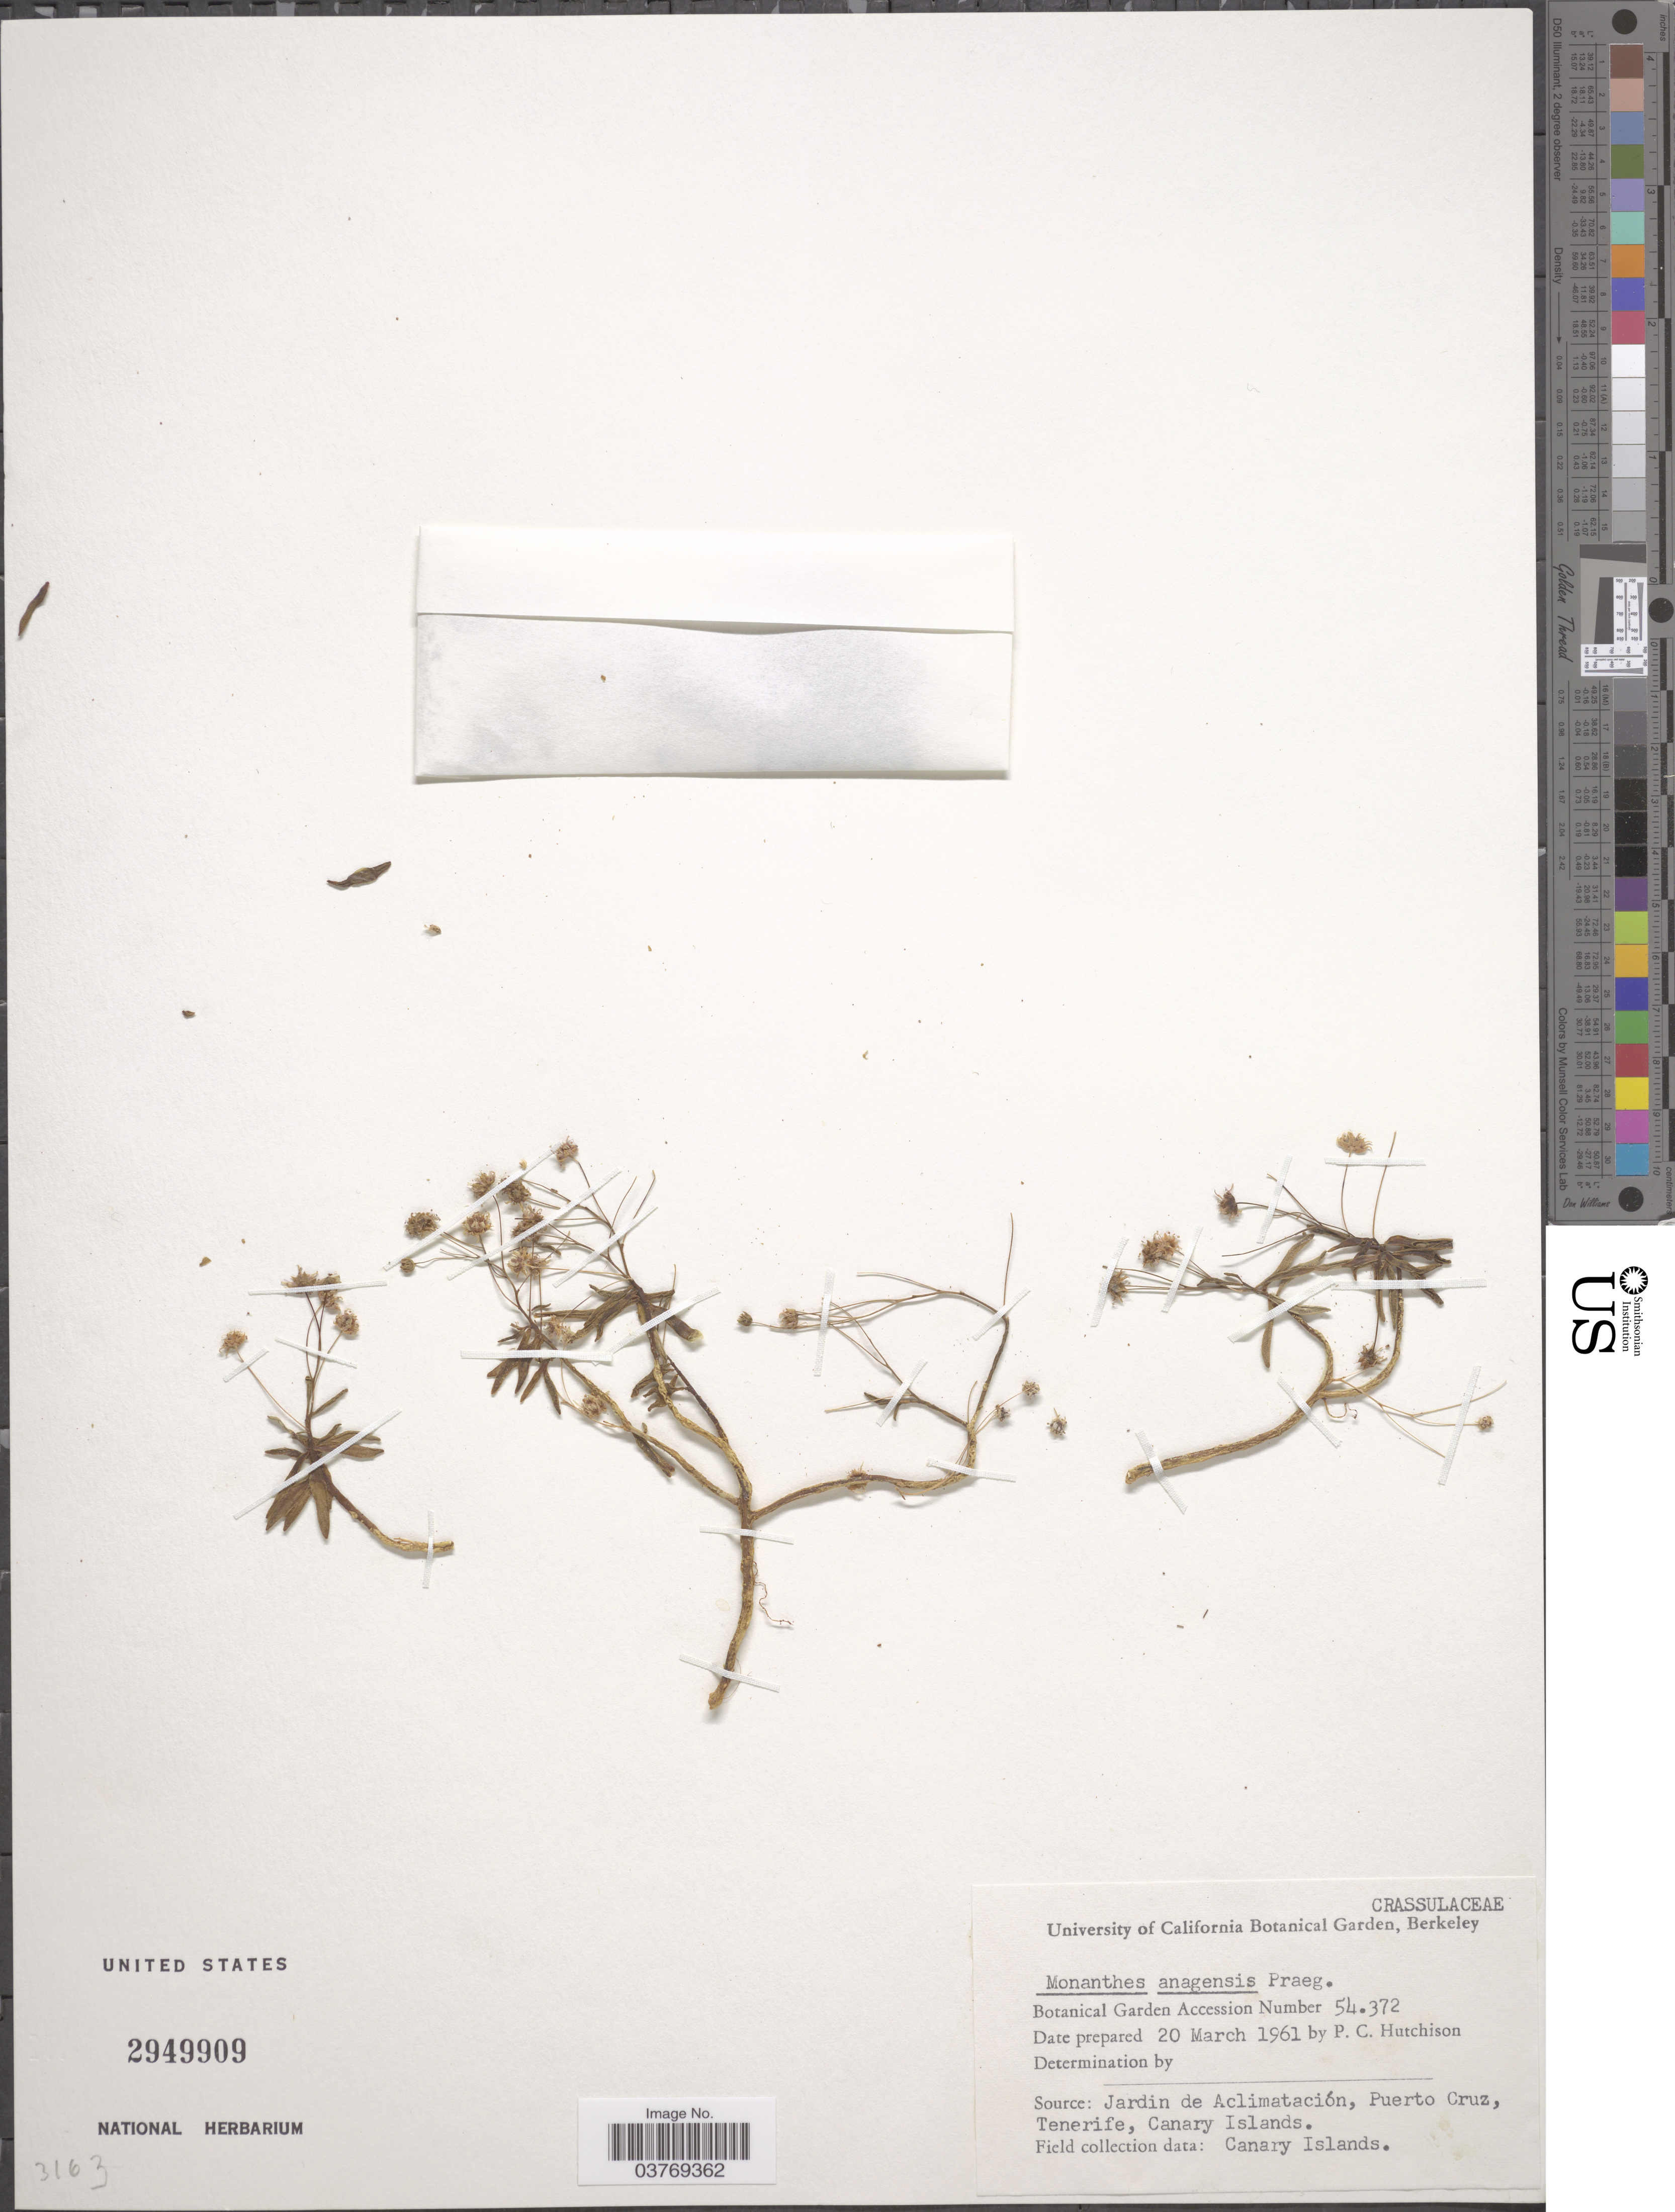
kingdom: Plantae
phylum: Tracheophyta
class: Magnoliopsida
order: Saxifragales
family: Crassulaceae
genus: Monanthes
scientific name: Monanthes anagensis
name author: Praeger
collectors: P. C. Hutchison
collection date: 1961-03-20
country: United States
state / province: California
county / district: Alameda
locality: University of California Botanical Garden, Berkeley.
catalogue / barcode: US 2949909